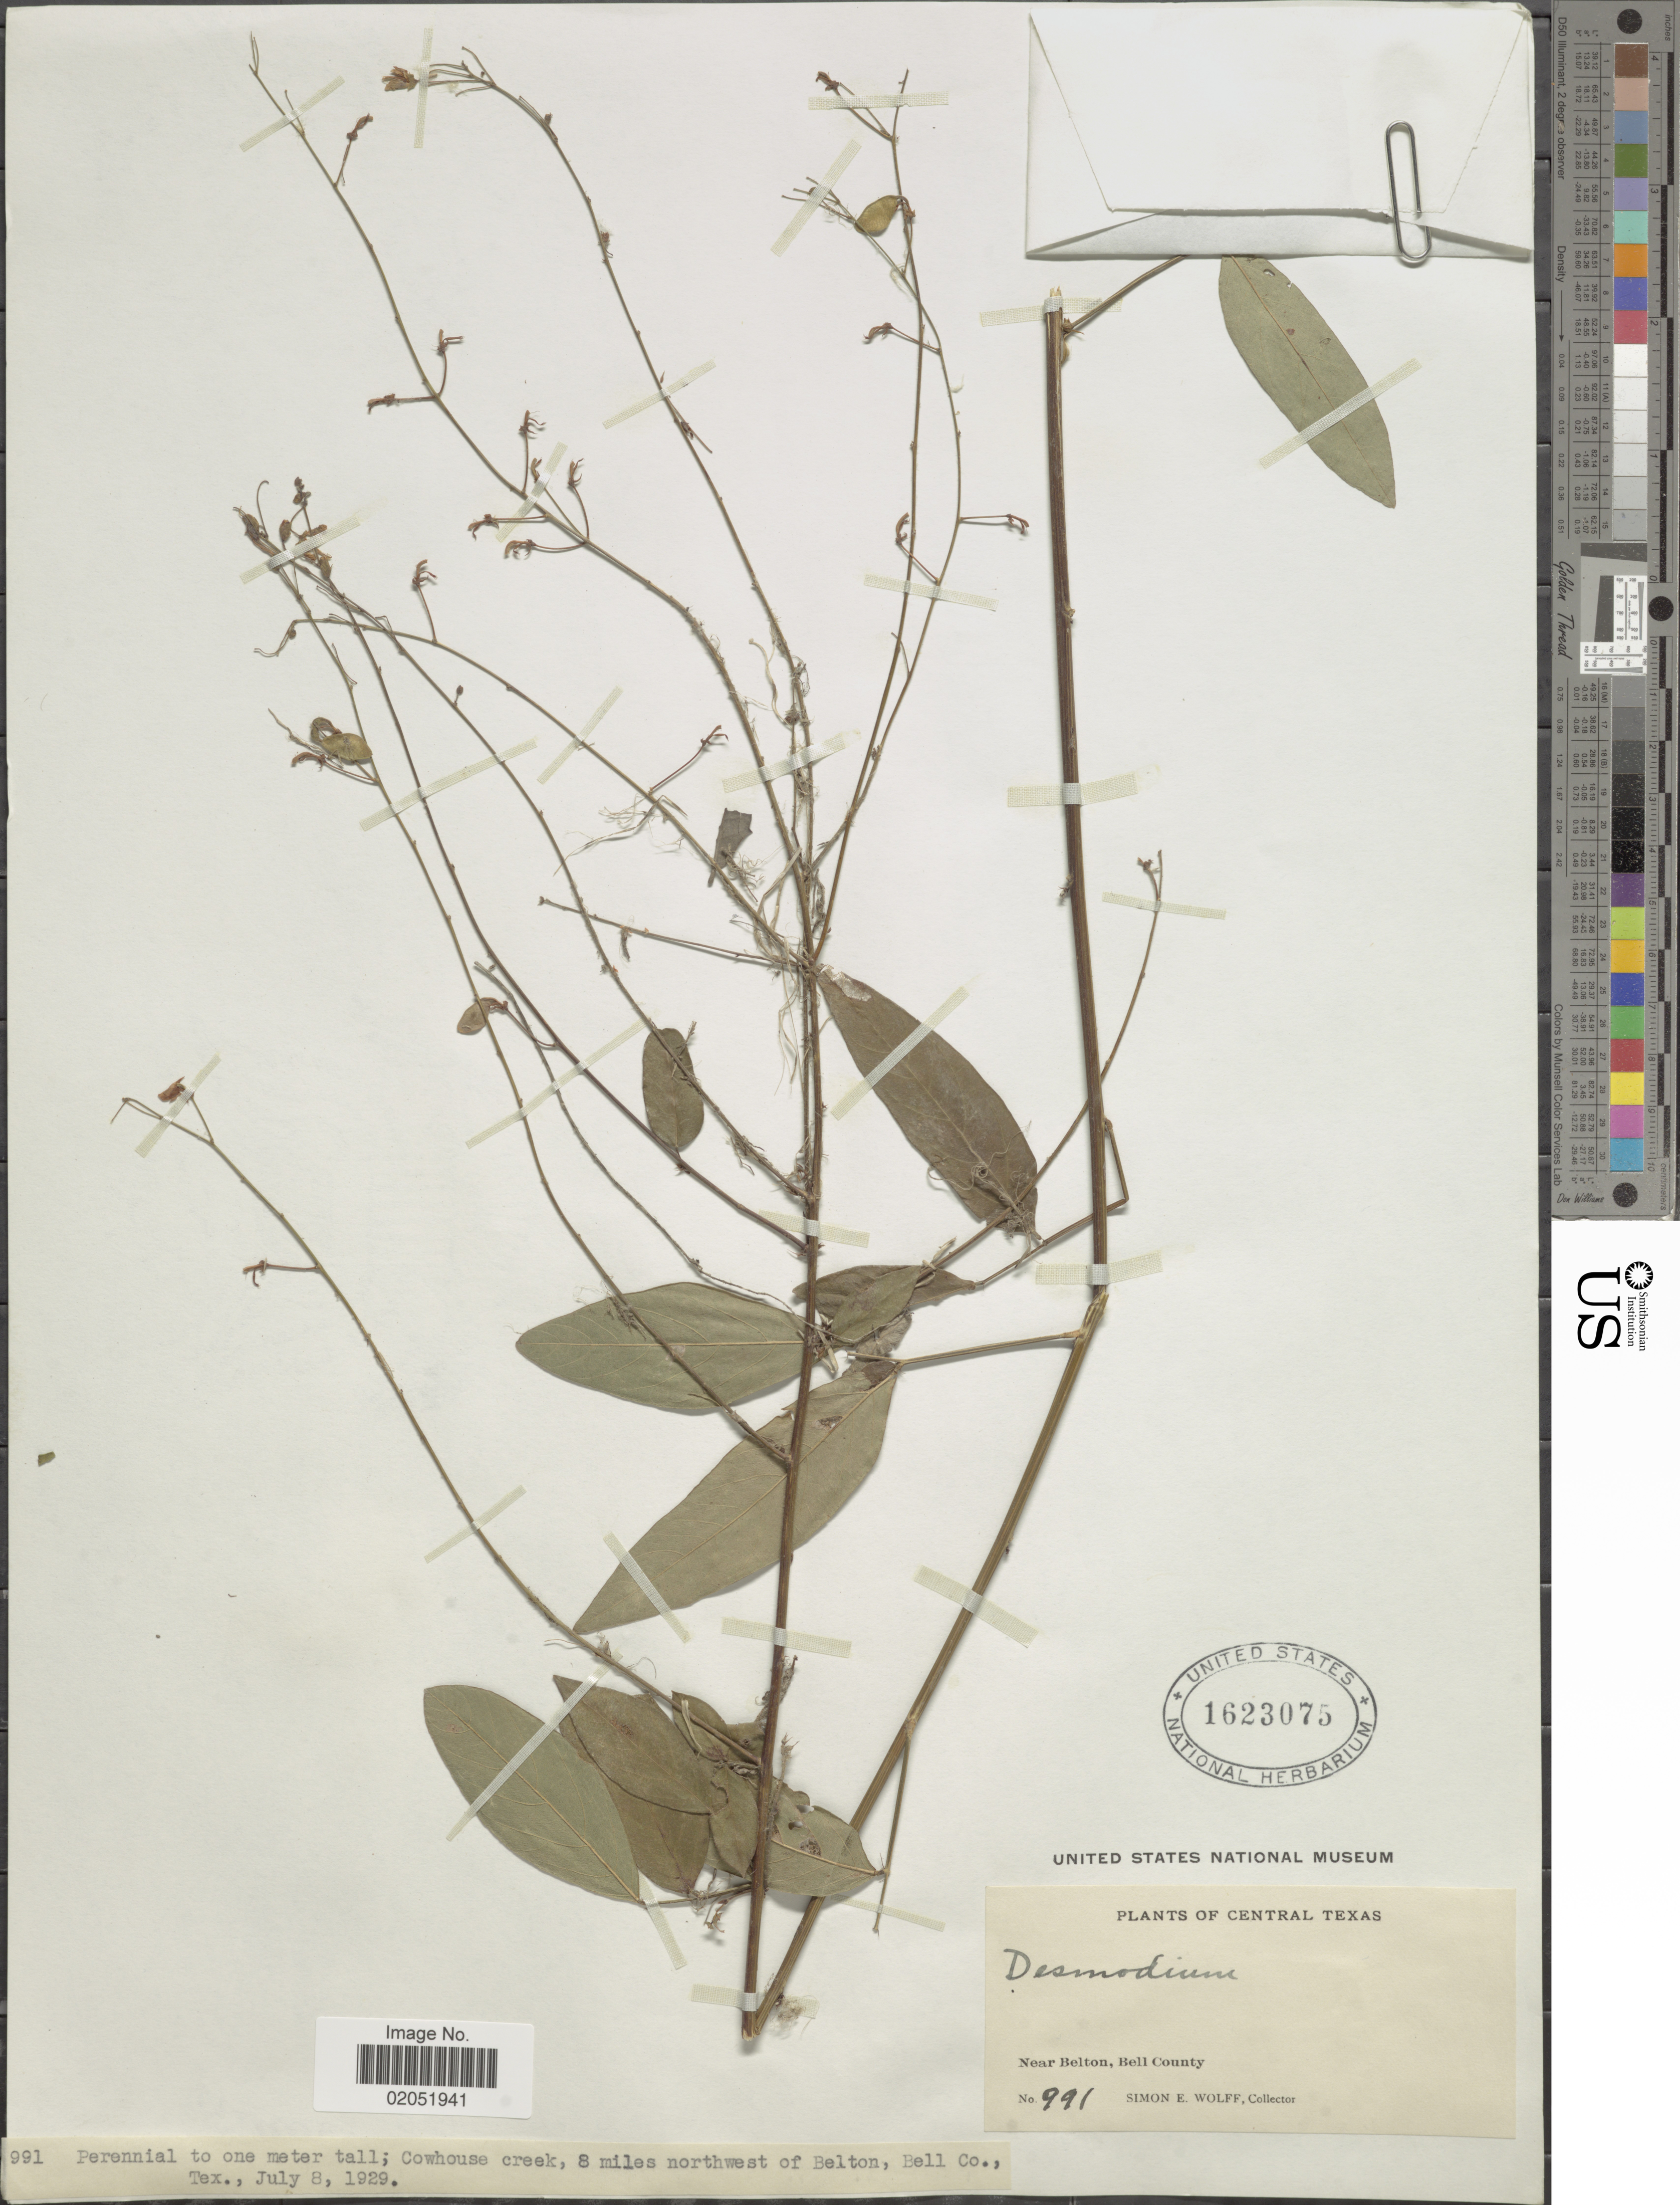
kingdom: Plantae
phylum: Tracheophyta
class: Magnoliopsida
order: Fabales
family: Fabaceae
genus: Desmodium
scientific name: Desmodium sp.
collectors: S. E. Wolff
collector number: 991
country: United States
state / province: Texas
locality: Central Texas, Near Belton, Bell County. Cowhouse creel, 8 miles northwest of Bellton.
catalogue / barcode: US 1623075